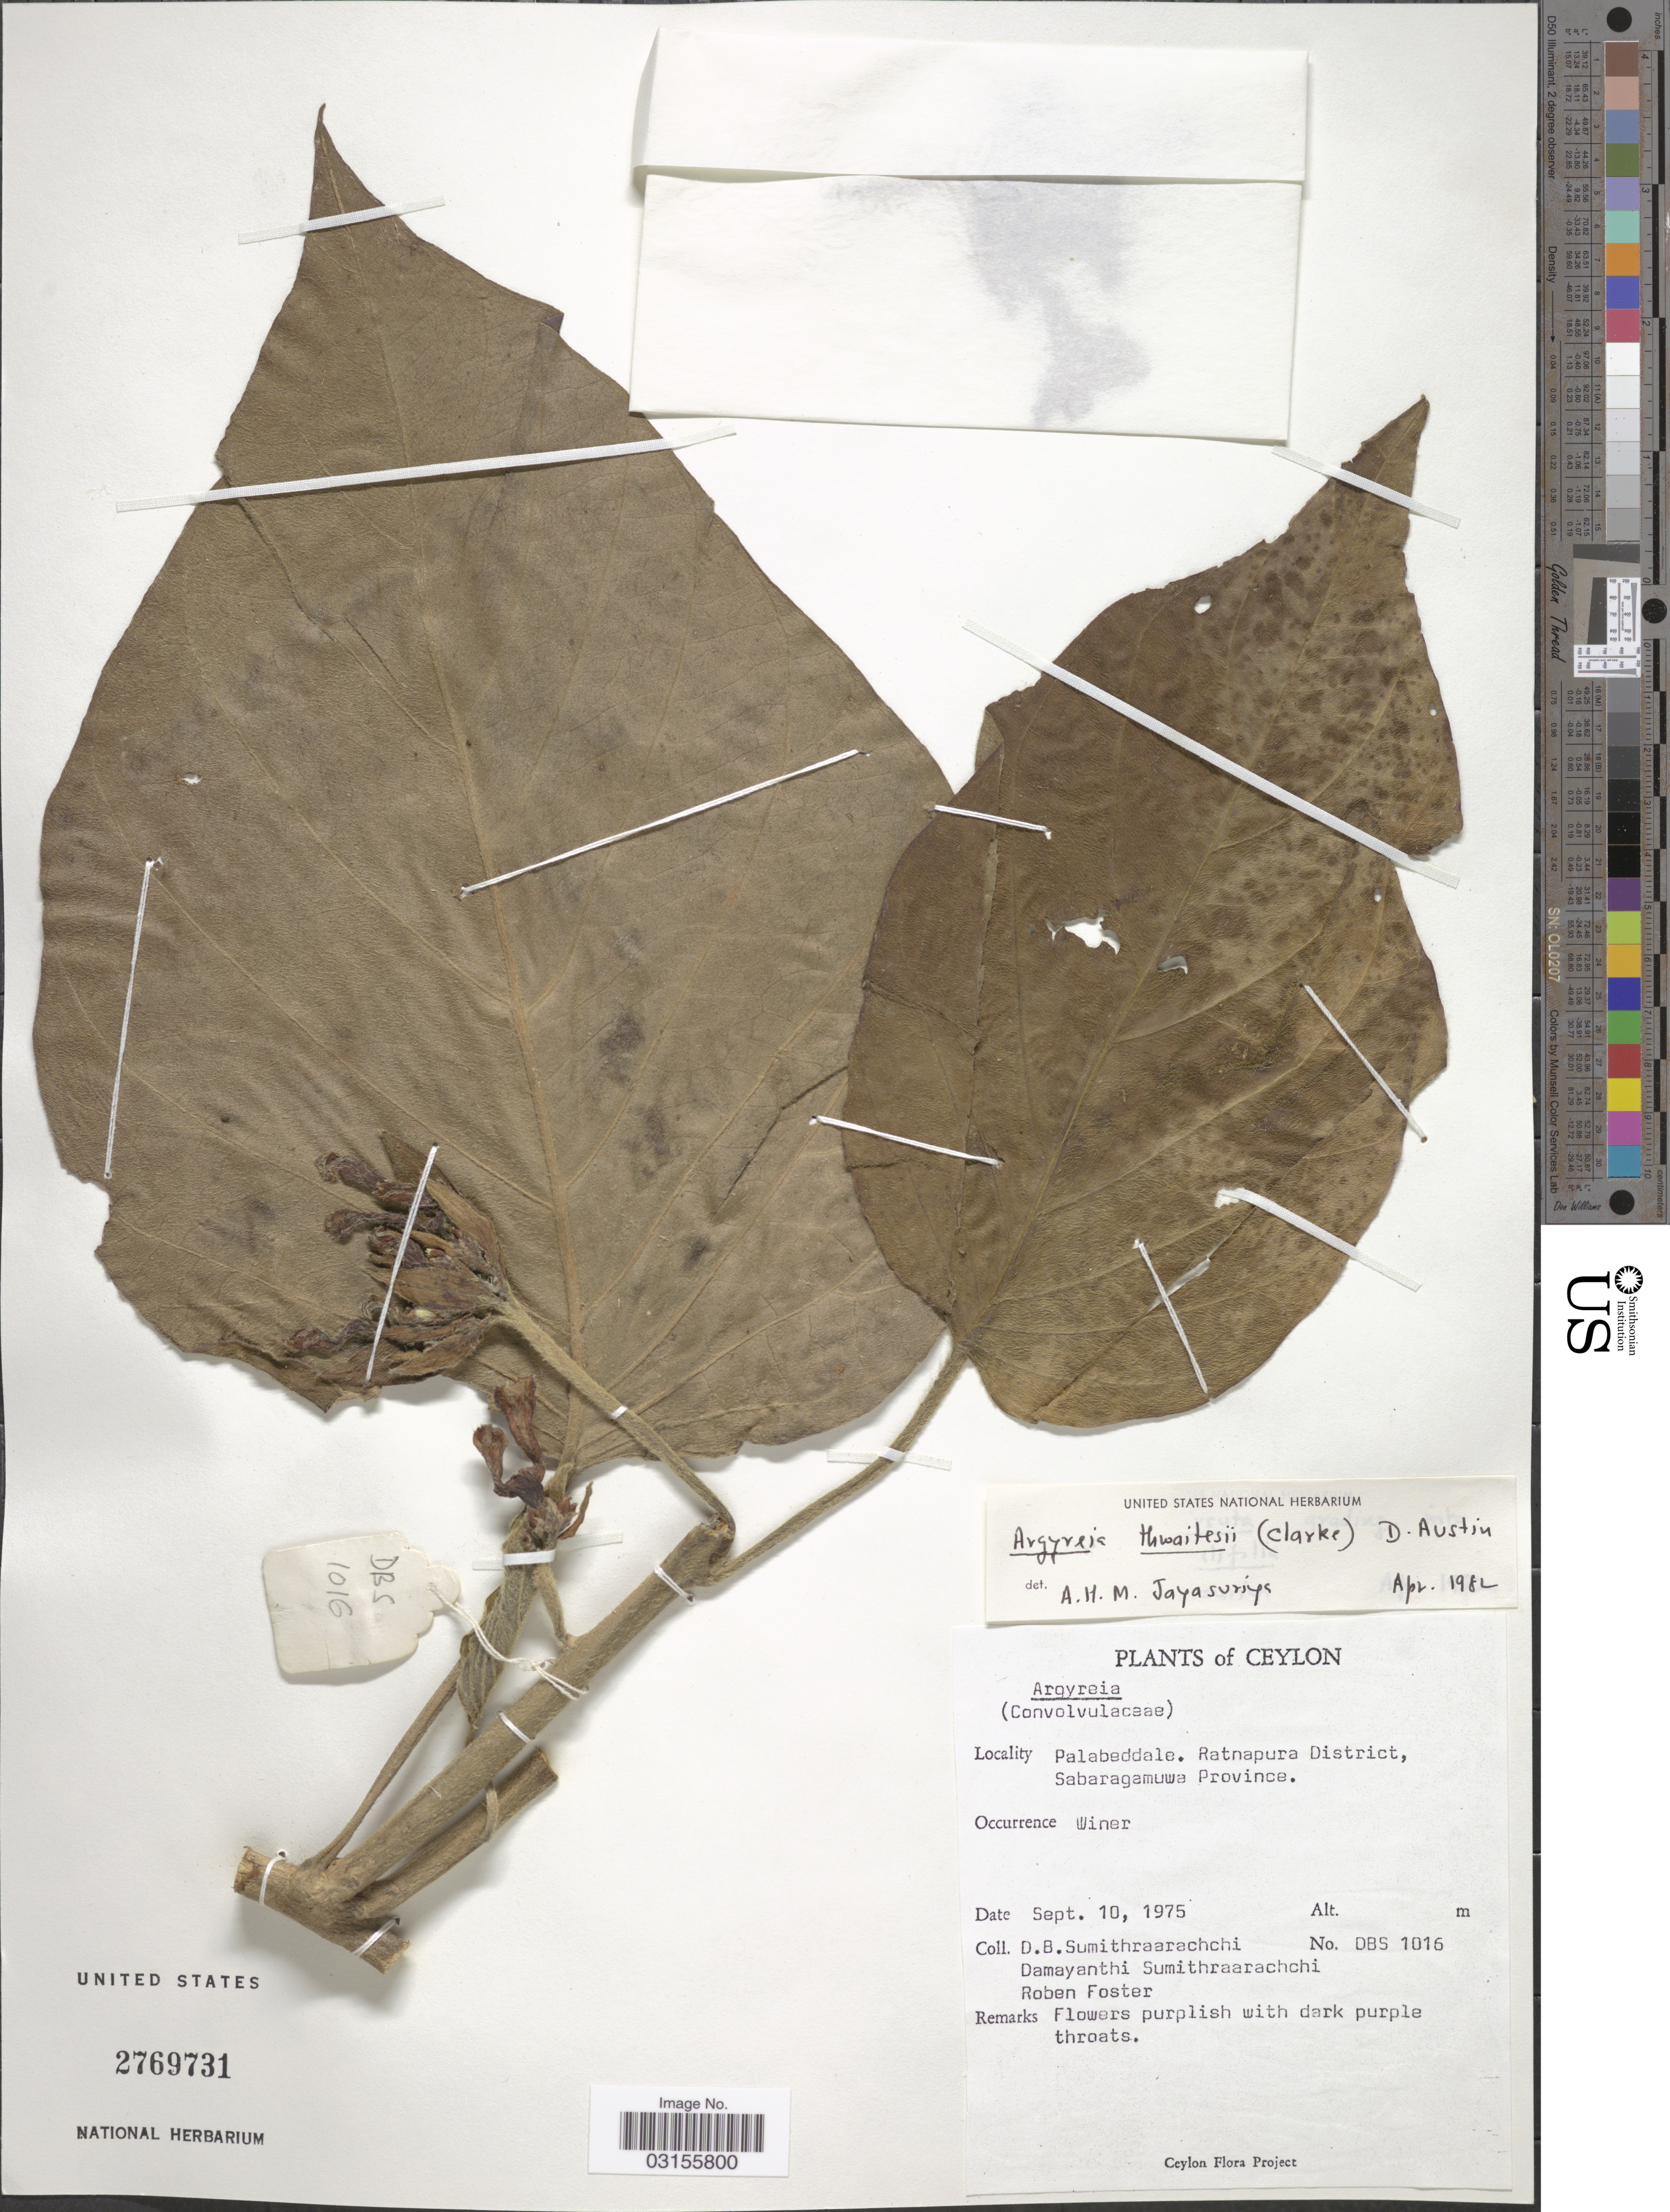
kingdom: Plantae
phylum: Tracheophyta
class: Magnoliopsida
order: Solanales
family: Convolvulaceae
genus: Argyreia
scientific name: Argyreia thwaitesii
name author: D.F. Austin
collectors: D. B. Sumithraarachchi, D. Sumithraarachchi & R. Foster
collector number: DBS 1016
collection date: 1975-09-10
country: Sri Lanka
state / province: Sabaragamuwa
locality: Ceylon. Palabeddale. Ratnapura District.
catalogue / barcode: US 2769731